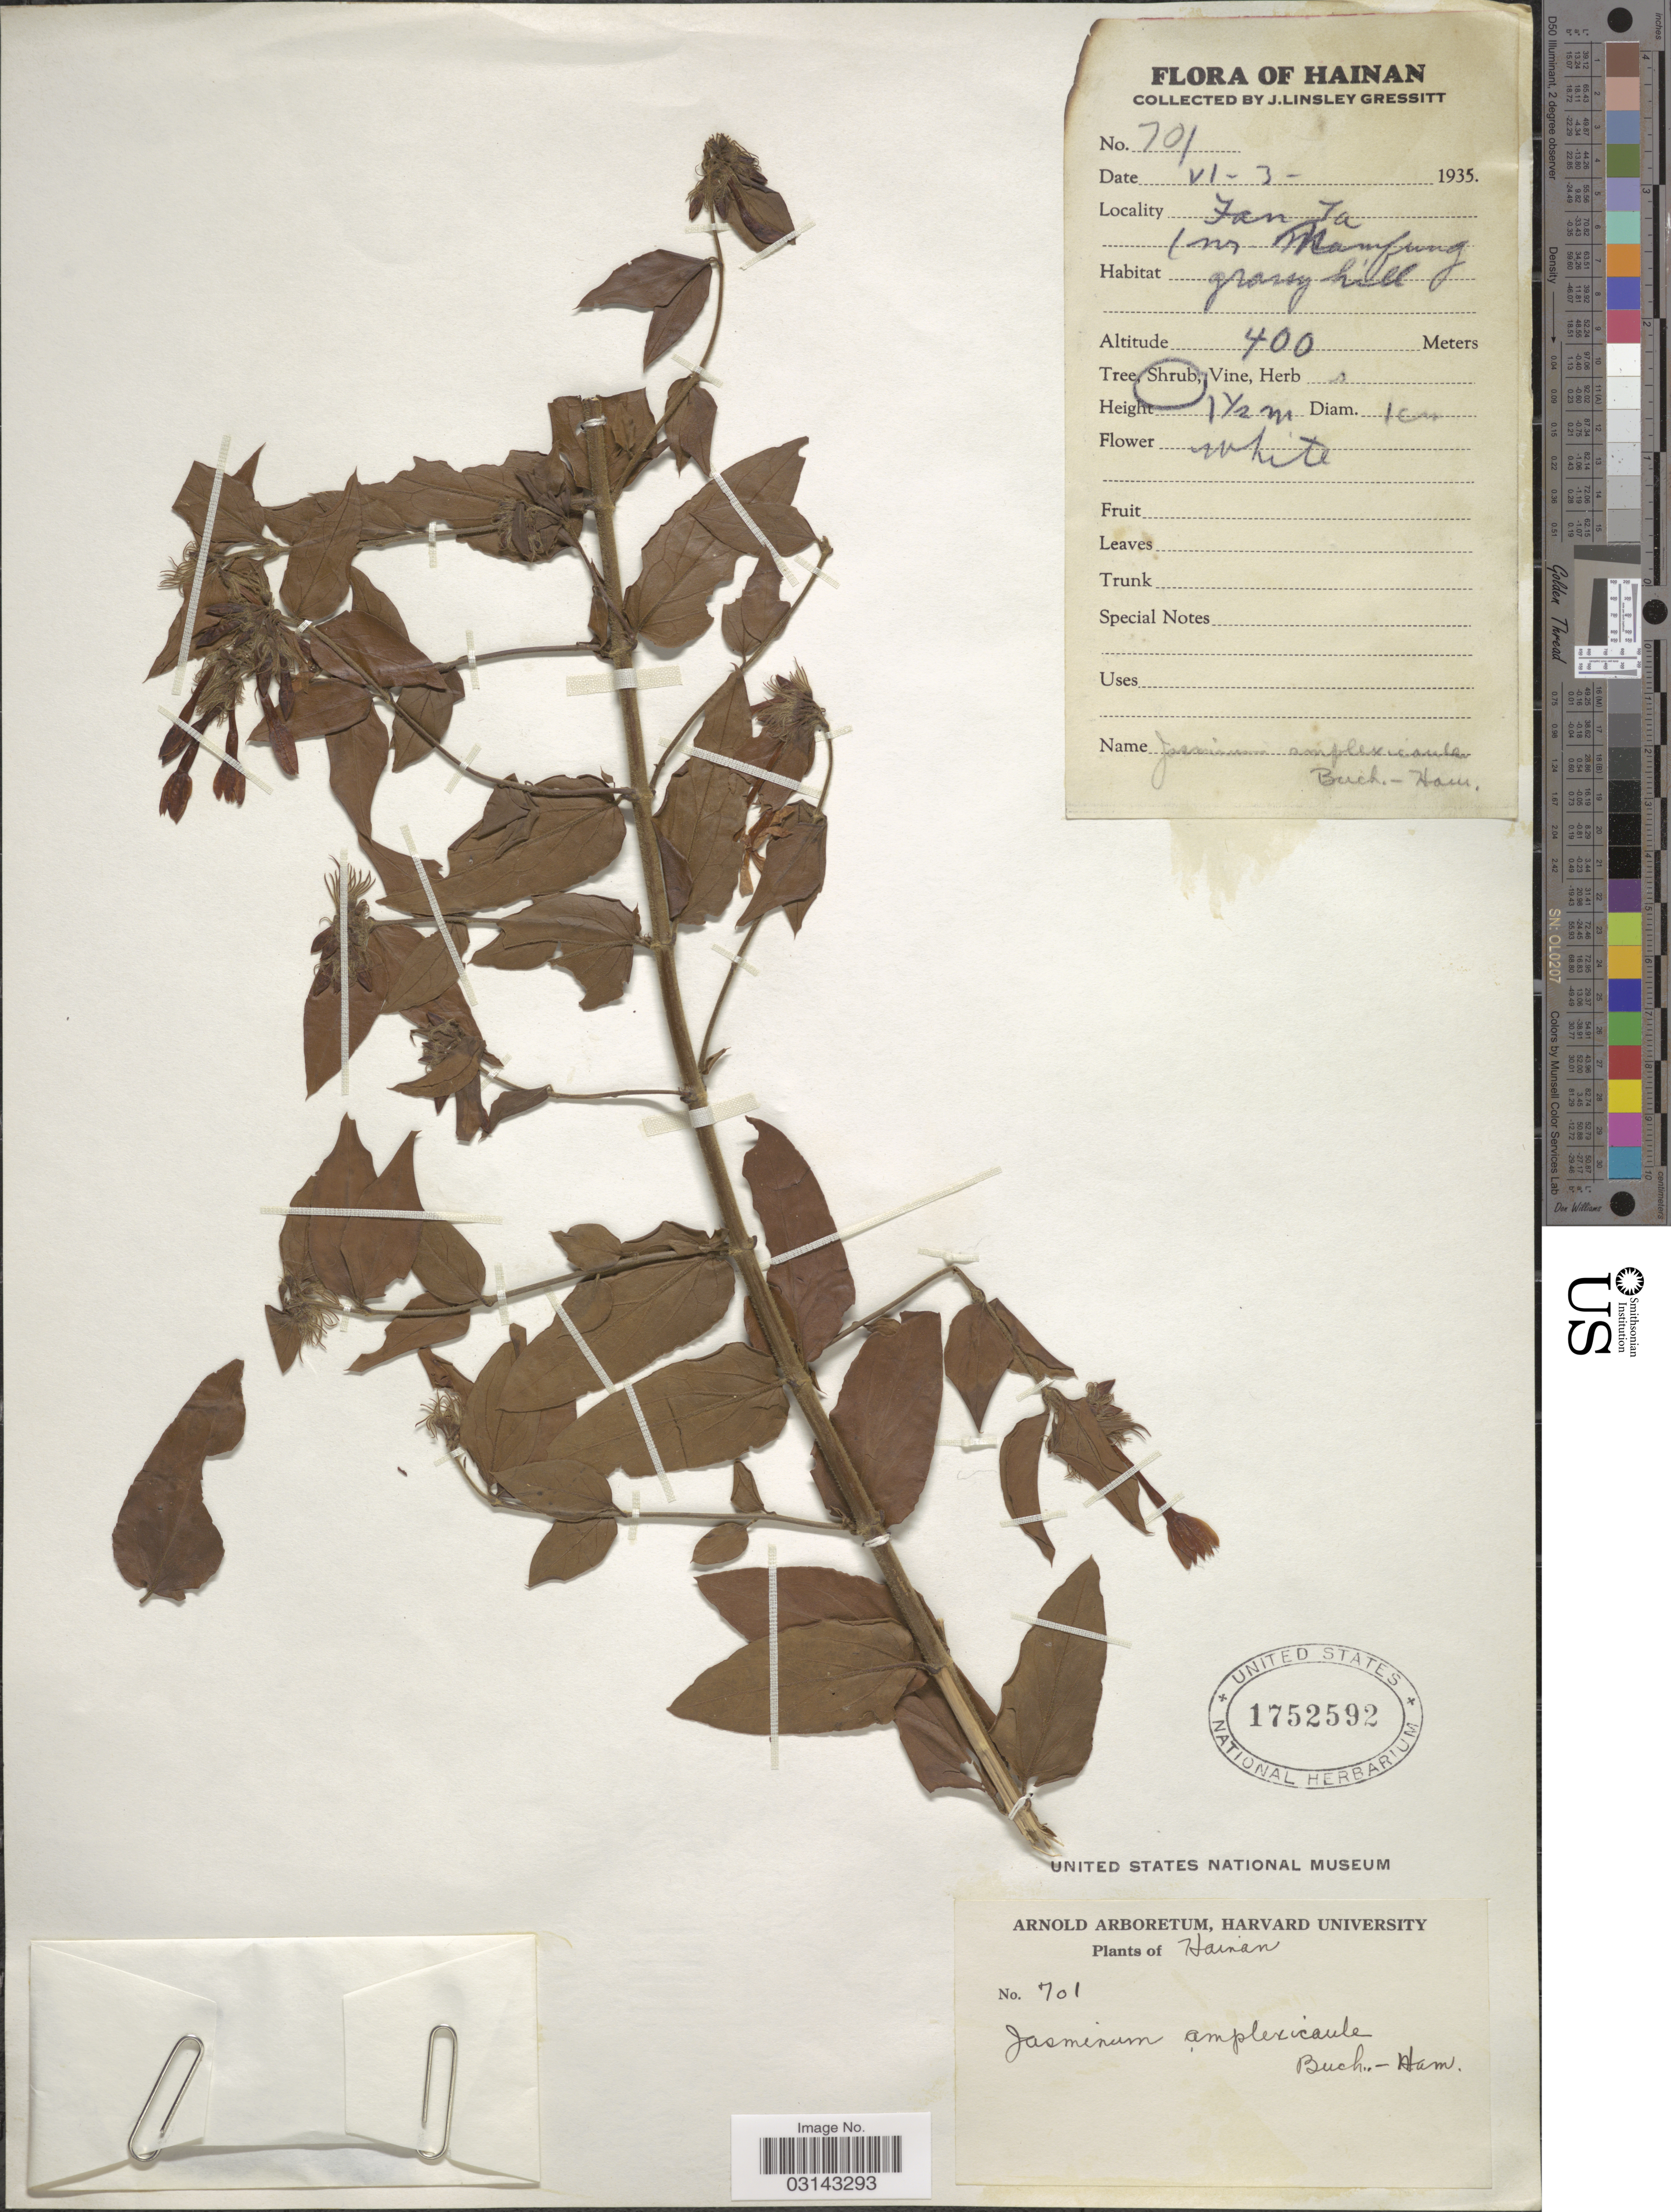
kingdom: Plantae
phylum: Tracheophyta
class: Magnoliopsida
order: Lamiales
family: Oleaceae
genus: Jasminum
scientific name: Jasminum elongatum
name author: (P.J. Bergius) Willd.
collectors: J. Gressitt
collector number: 701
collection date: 1935-06-03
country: China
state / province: Hainan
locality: Fau Ta (nr. Kampung). [interpreted]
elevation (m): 400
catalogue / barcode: US 1752592